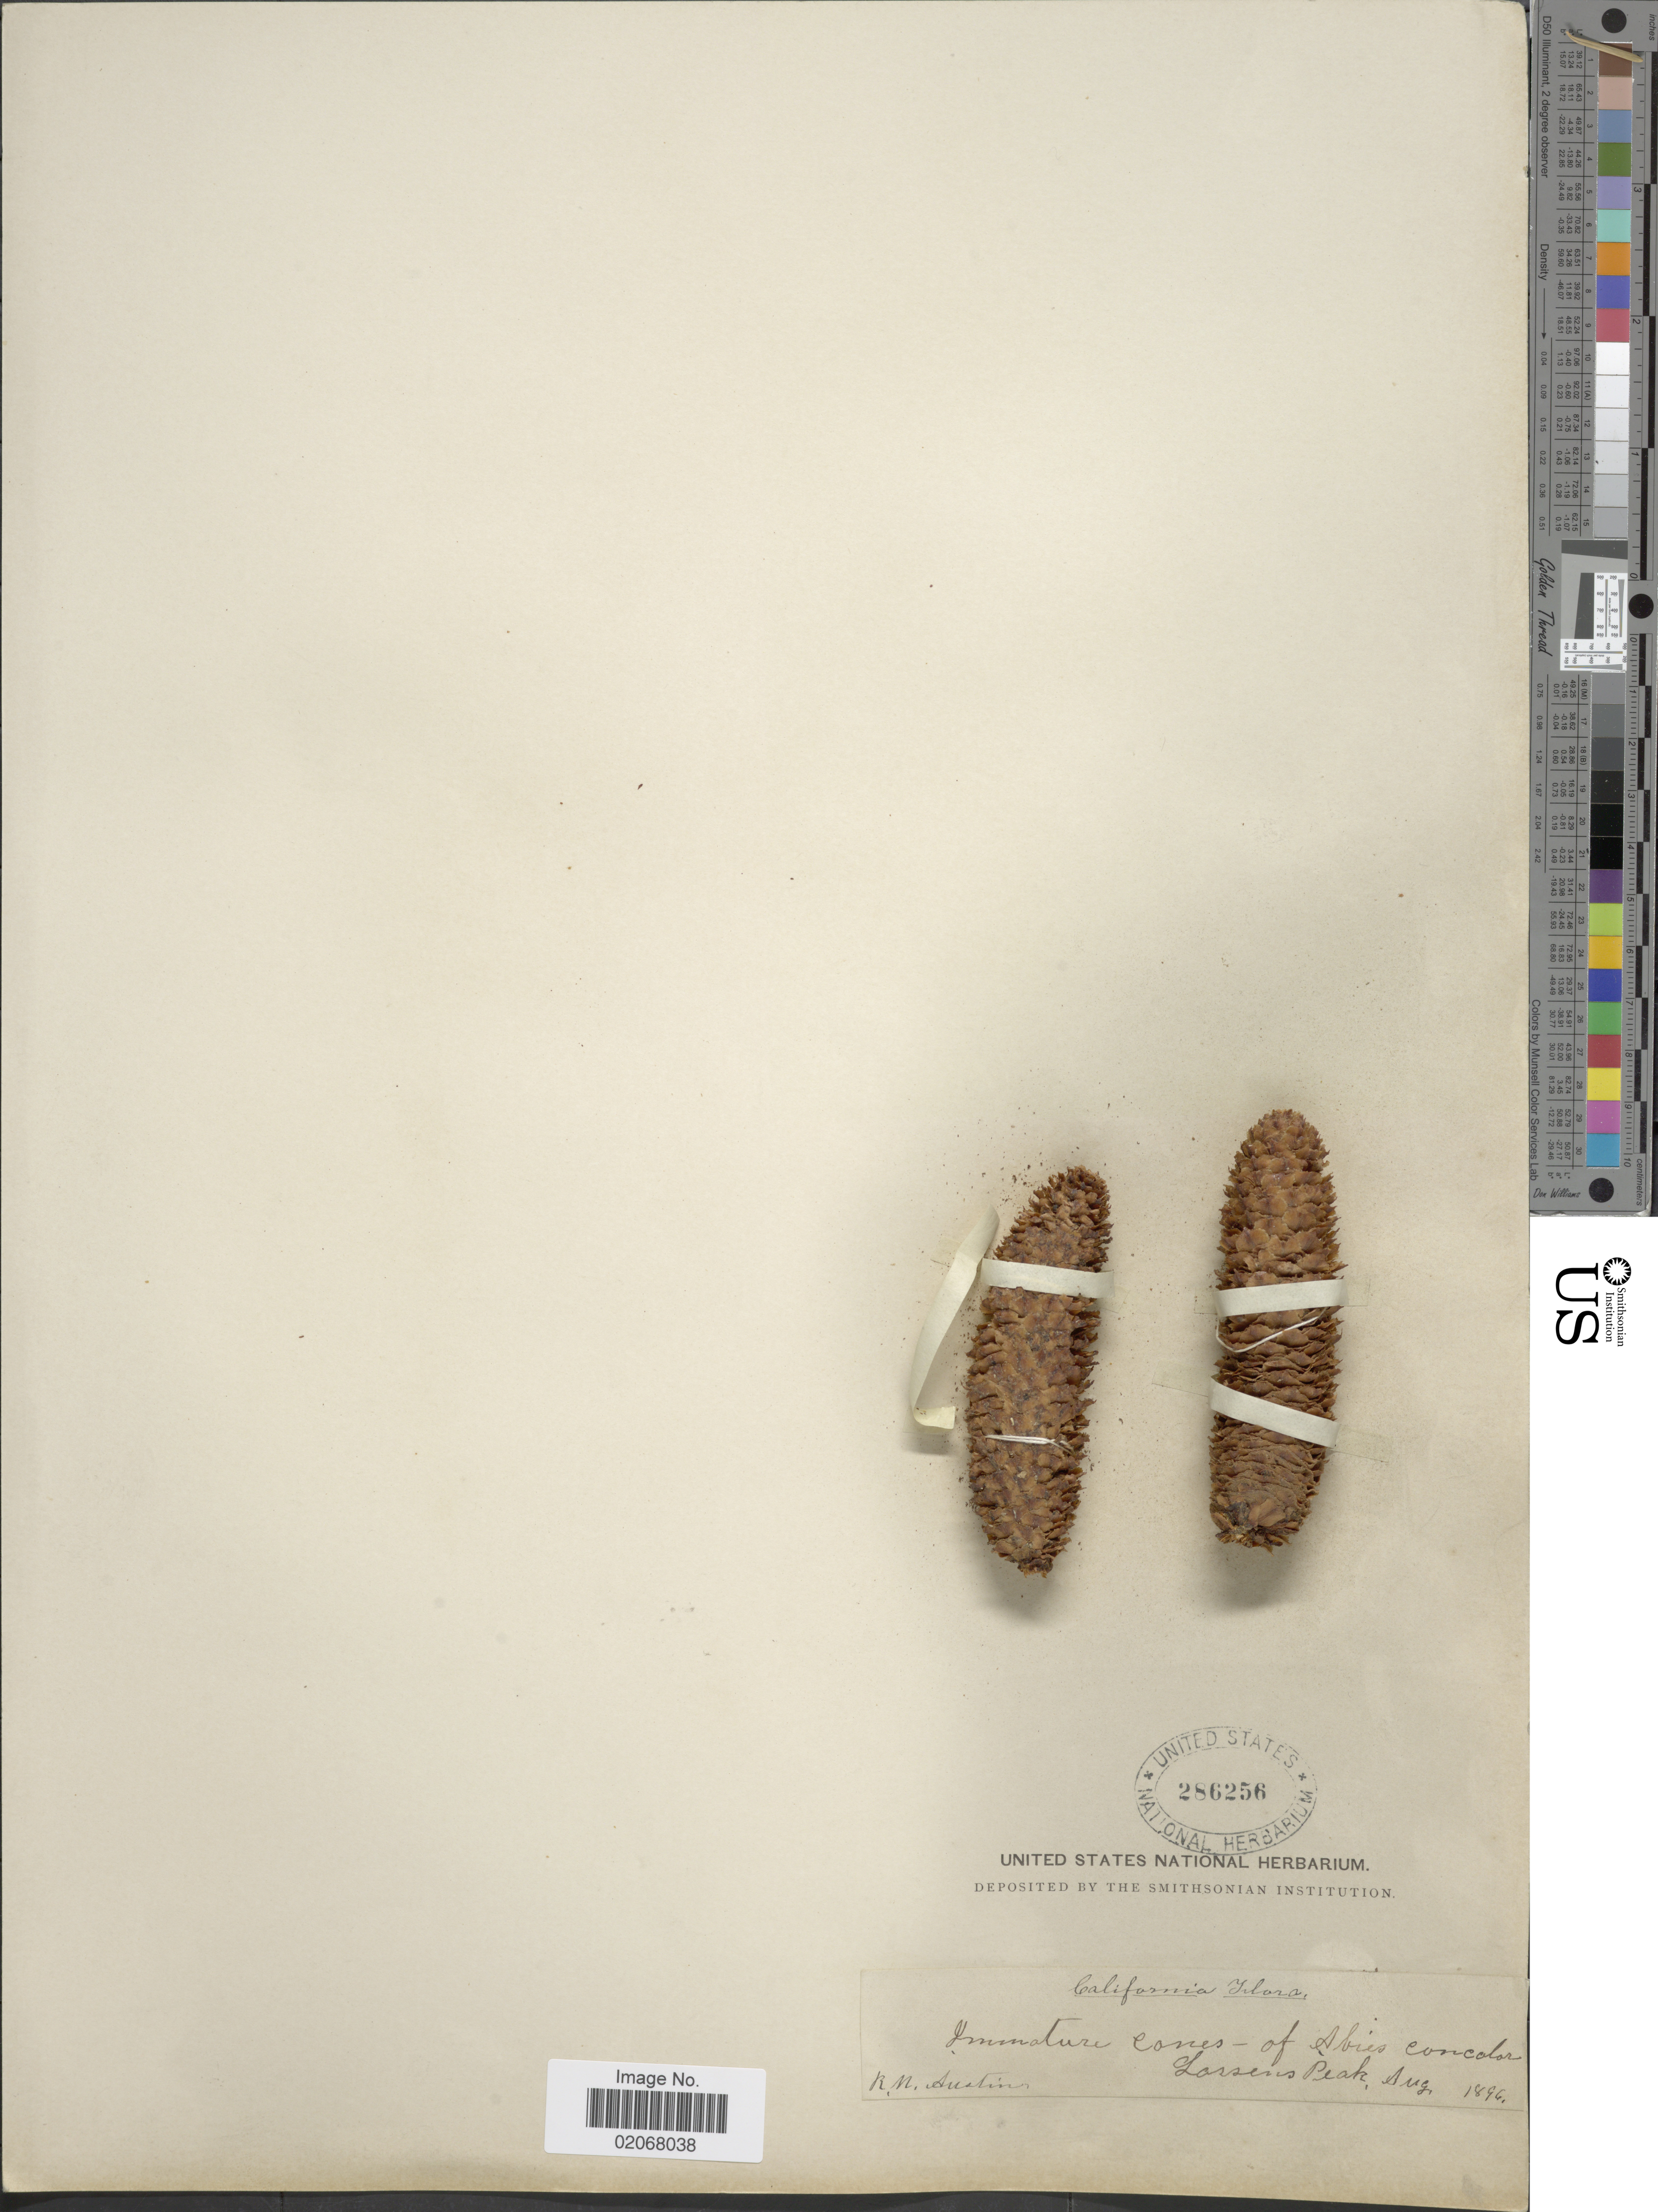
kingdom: Plantae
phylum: Tracheophyta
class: Pinopsida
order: Pinales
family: Pinaceae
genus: Abies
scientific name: Abies concolor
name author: (Gordon & Glend.) Lindl. ex Hildebr.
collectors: R. Austin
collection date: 1896-08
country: United States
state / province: California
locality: Lassens Peak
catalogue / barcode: US 286256